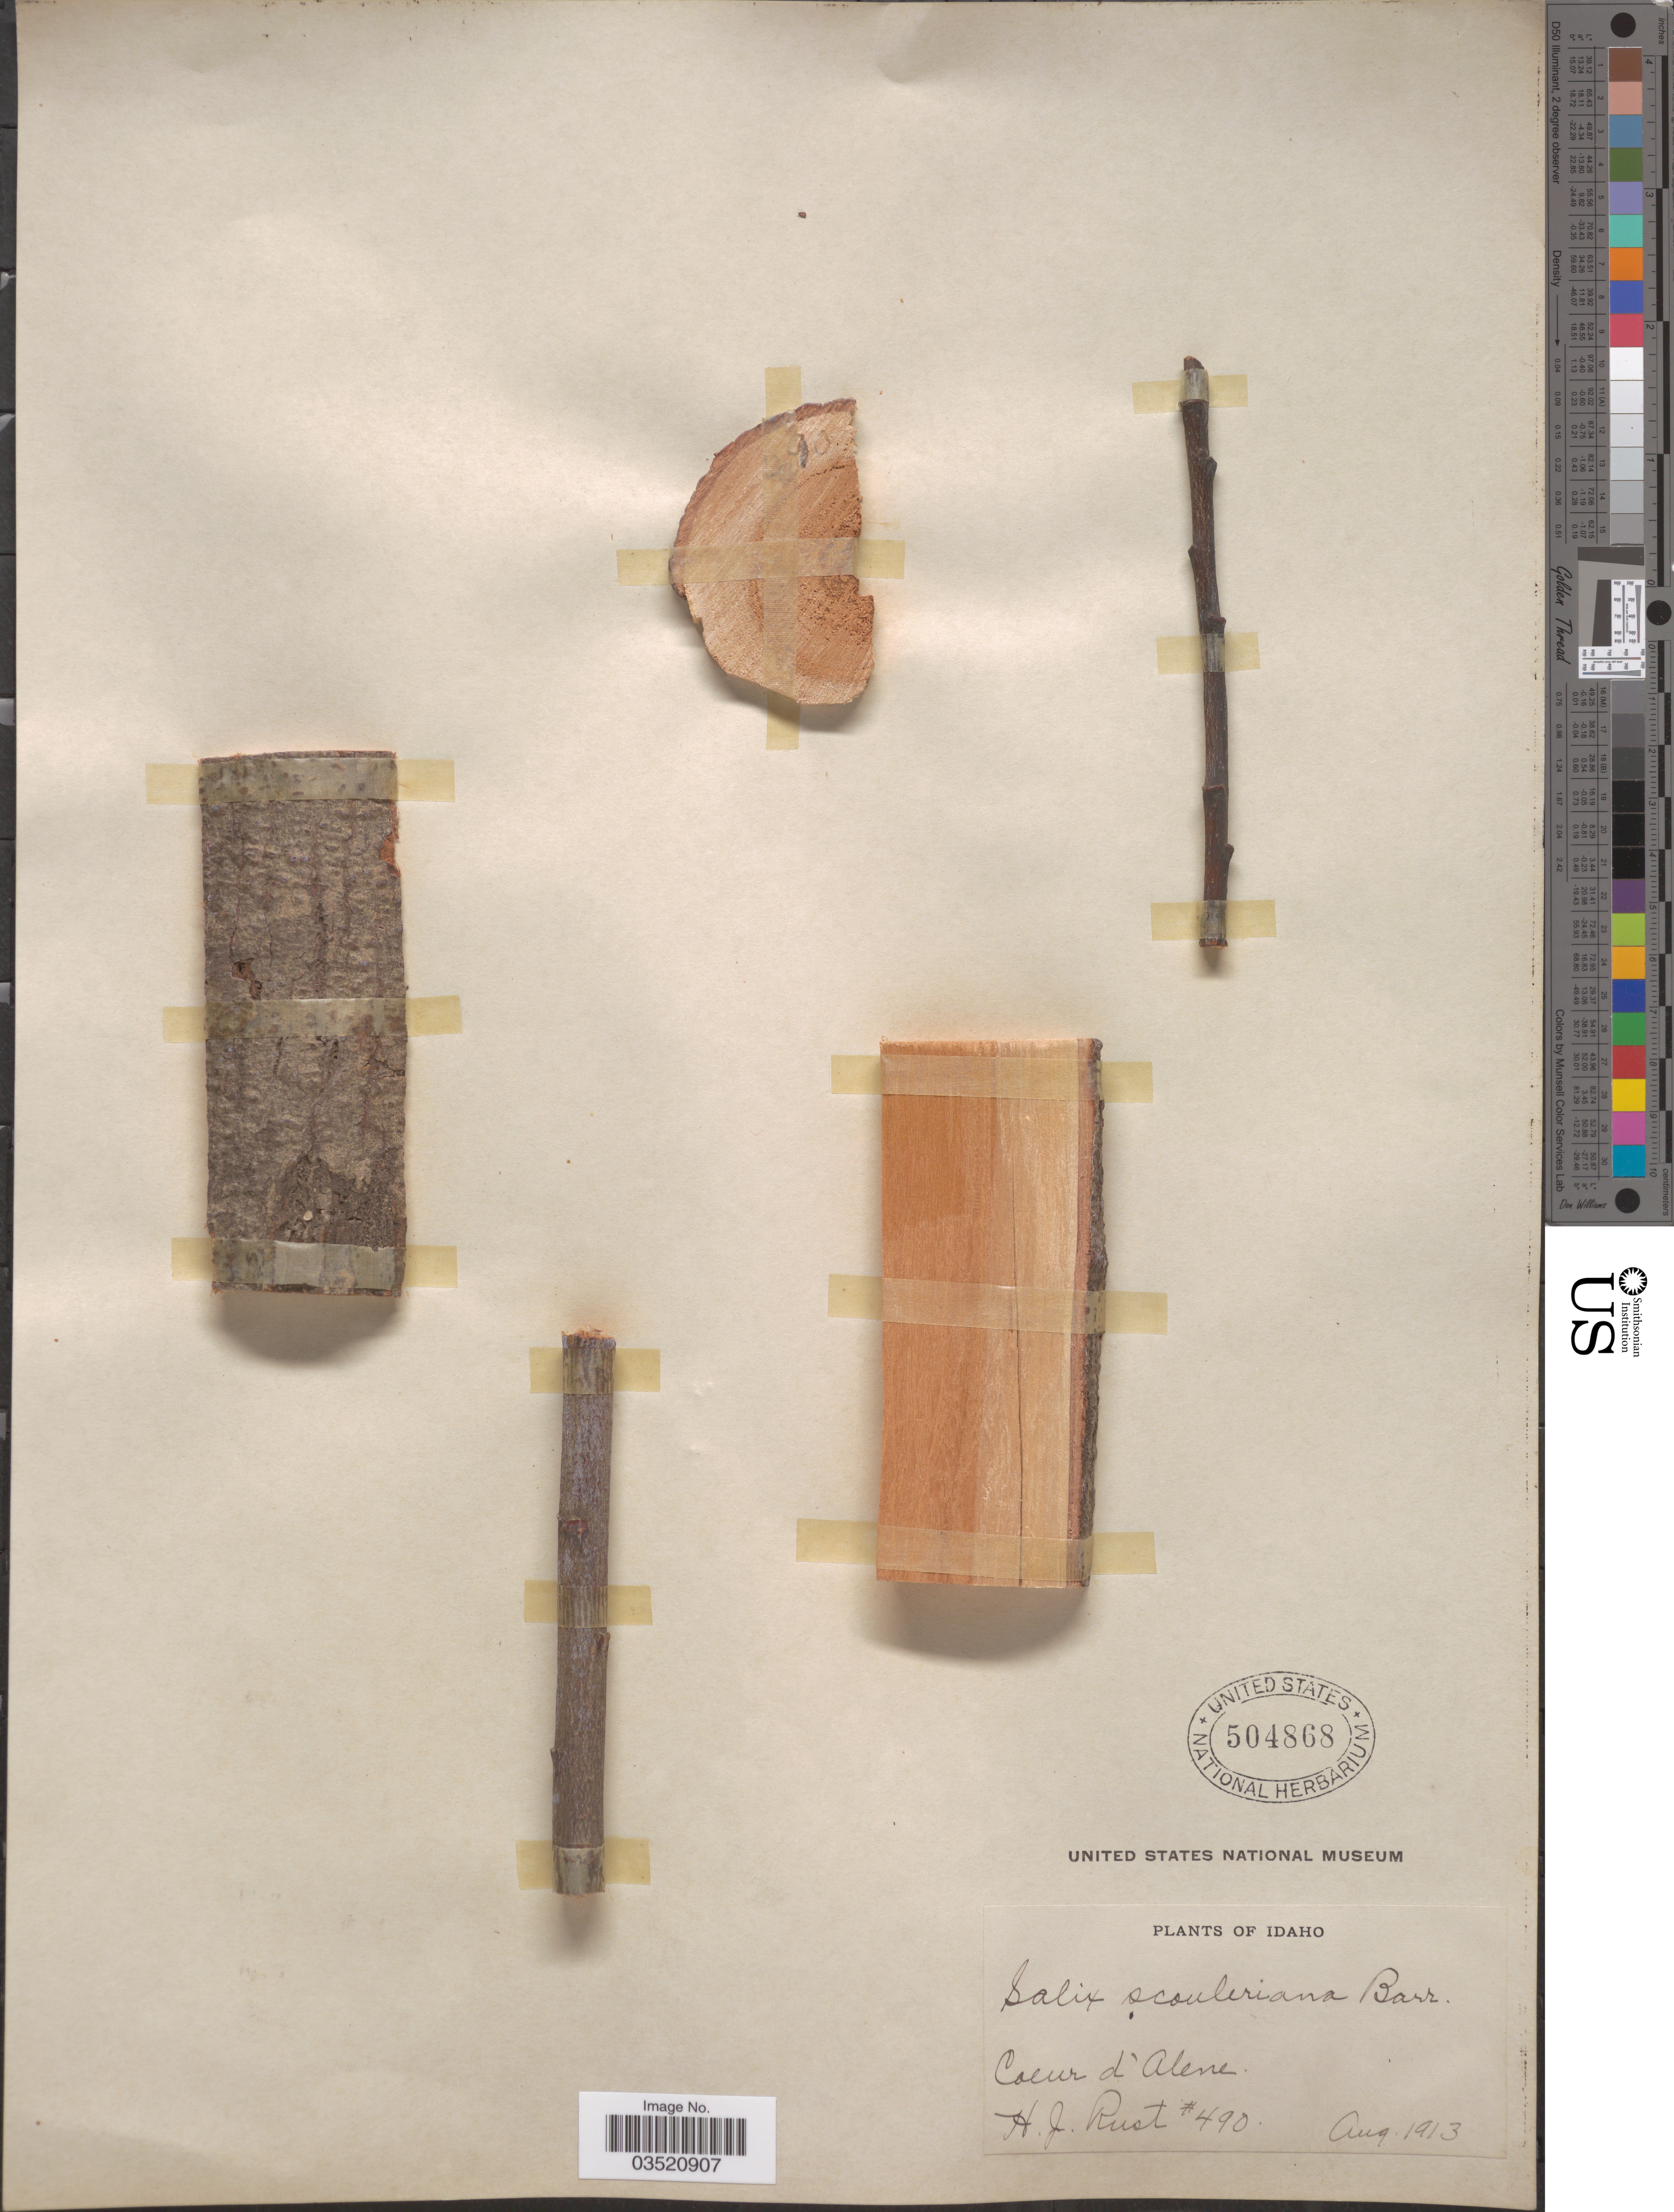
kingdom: Plantae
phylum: Tracheophyta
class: Magnoliopsida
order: Malpighiales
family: Salicaceae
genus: Salix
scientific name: Salix scouleriana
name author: Barratt ex Hook.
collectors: H. J. Rust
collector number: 490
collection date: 1913-08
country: United States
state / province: Idaho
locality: Coeur d'Alene.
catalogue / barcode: US 504868